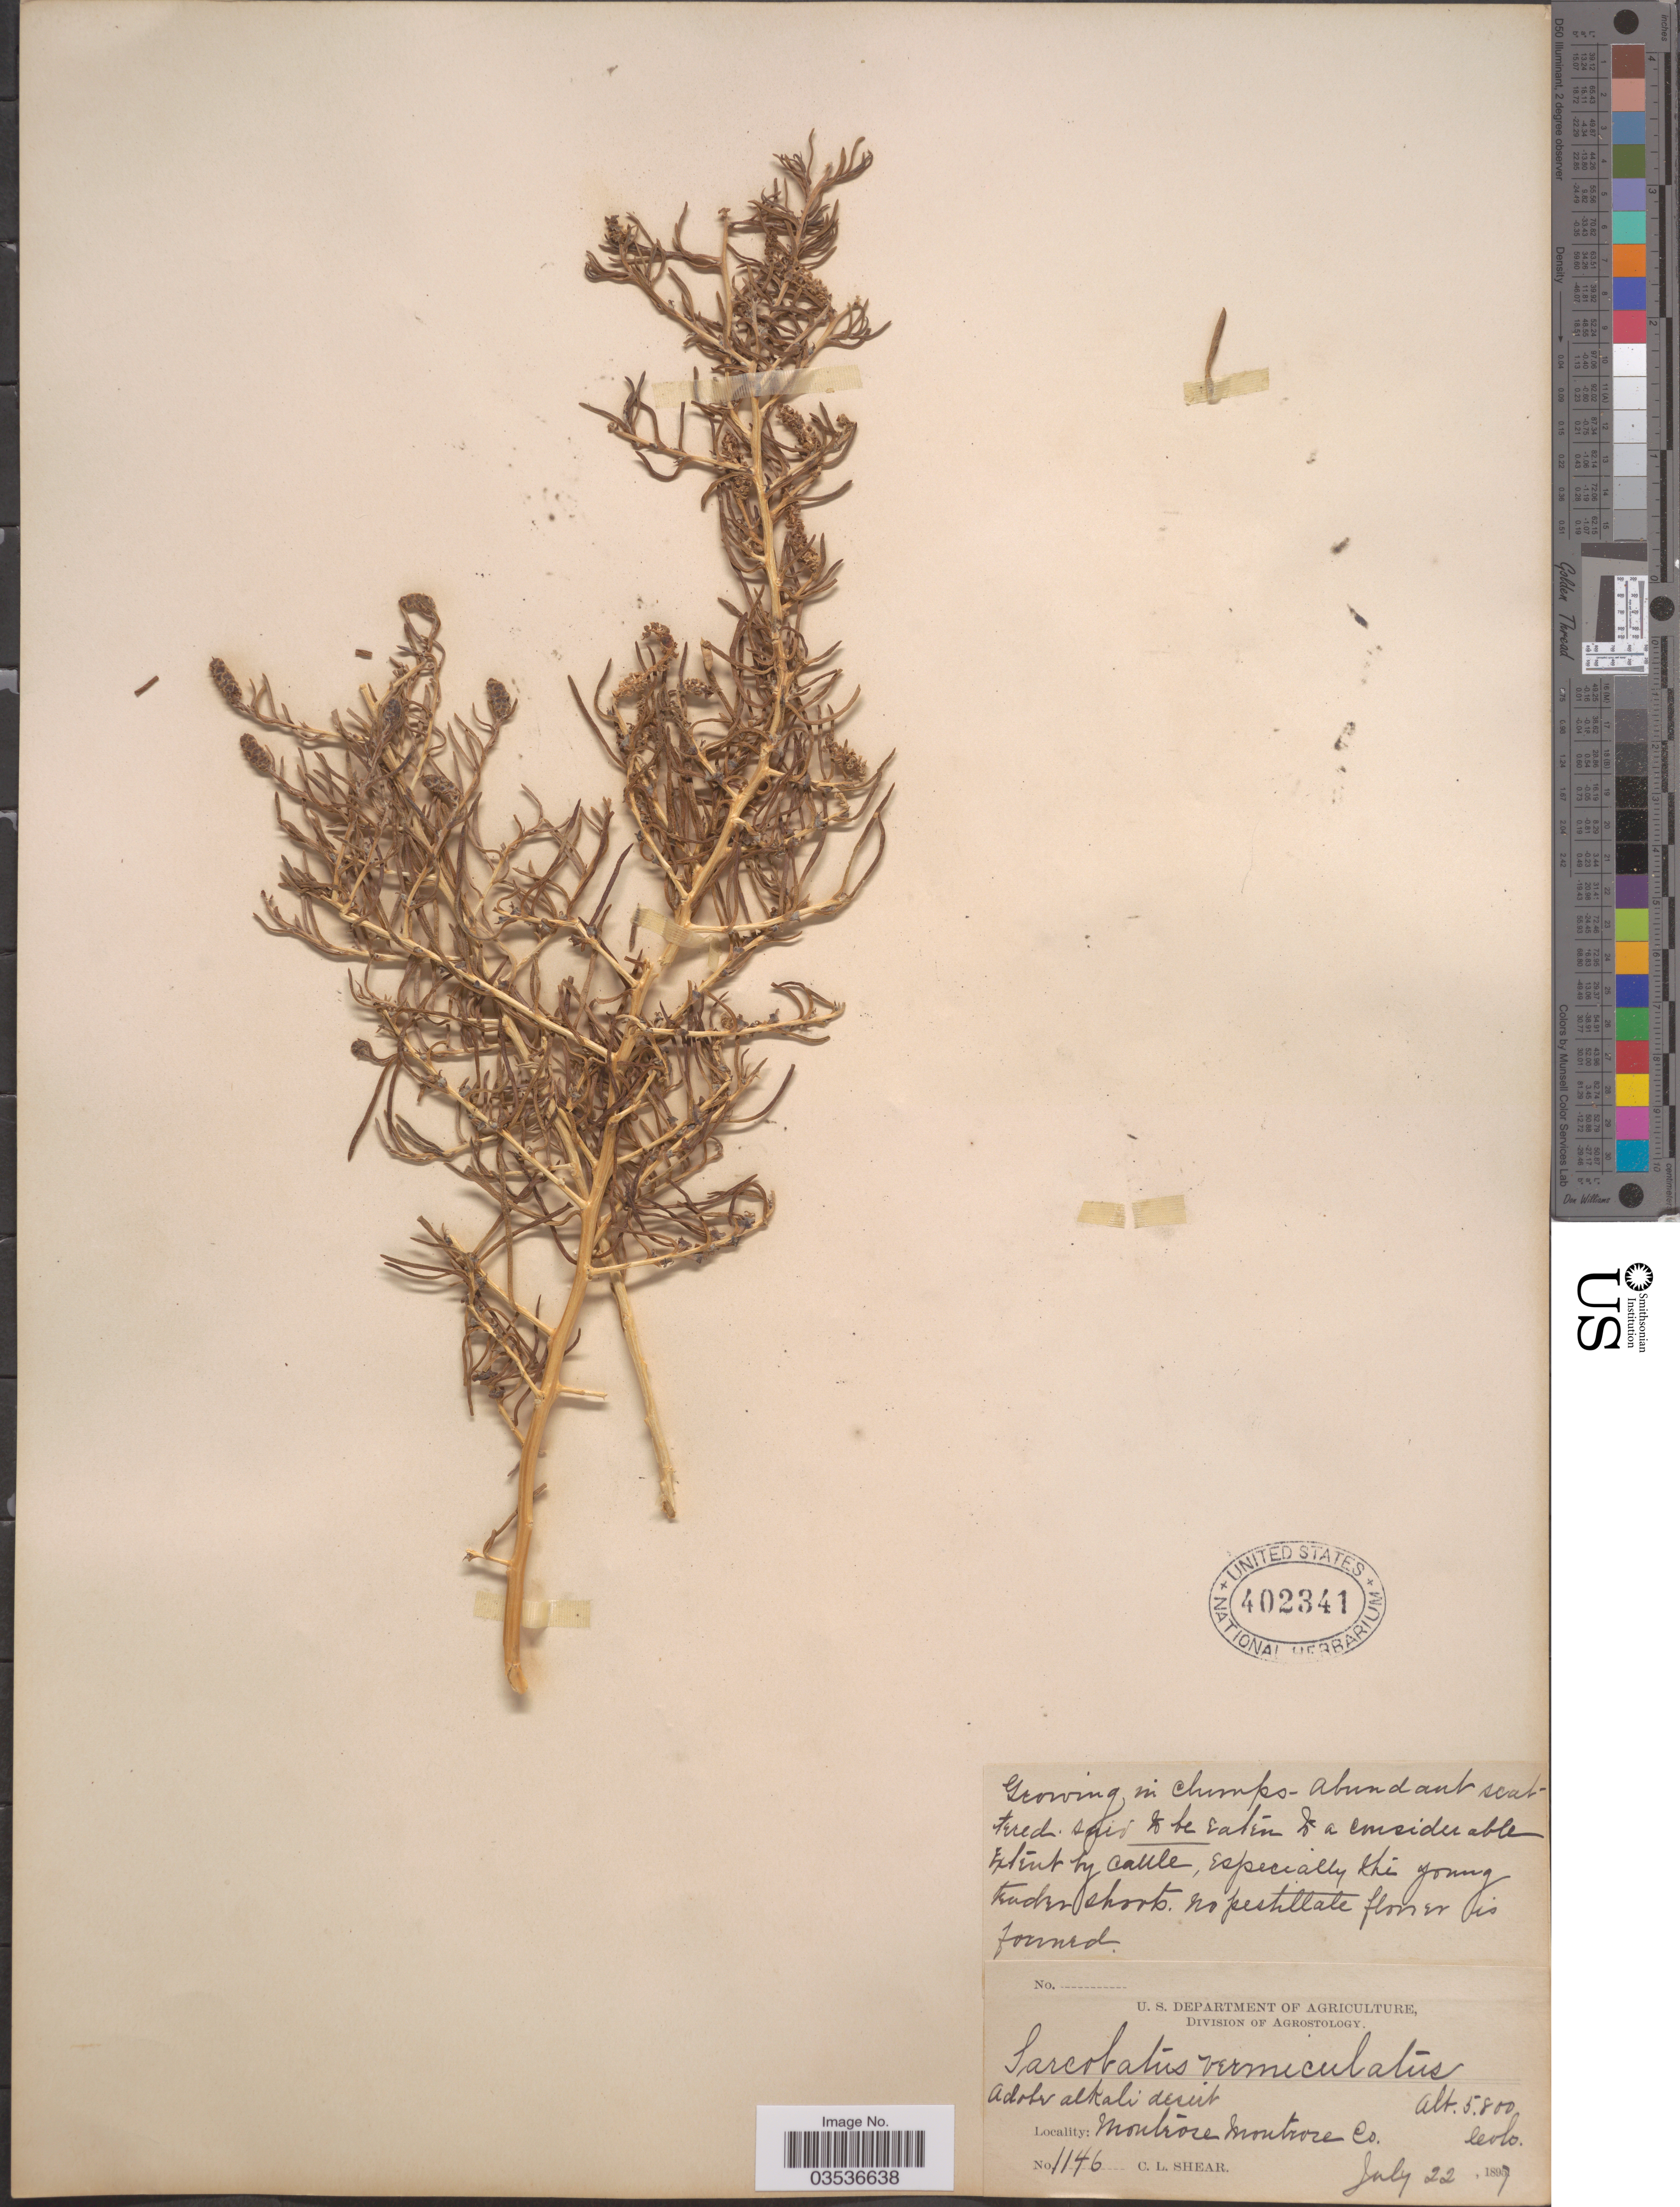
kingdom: Plantae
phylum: Tracheophyta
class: Magnoliopsida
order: Caryophyllales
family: Sarcobataceae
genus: Sarcobatus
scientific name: Sarcobatus vermiculatus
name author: (Hook.) Torr.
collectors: C. L. Shear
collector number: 1146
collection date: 1897-07-22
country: United States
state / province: Colorado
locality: Montrose, Montrose Co.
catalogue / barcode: US 402341